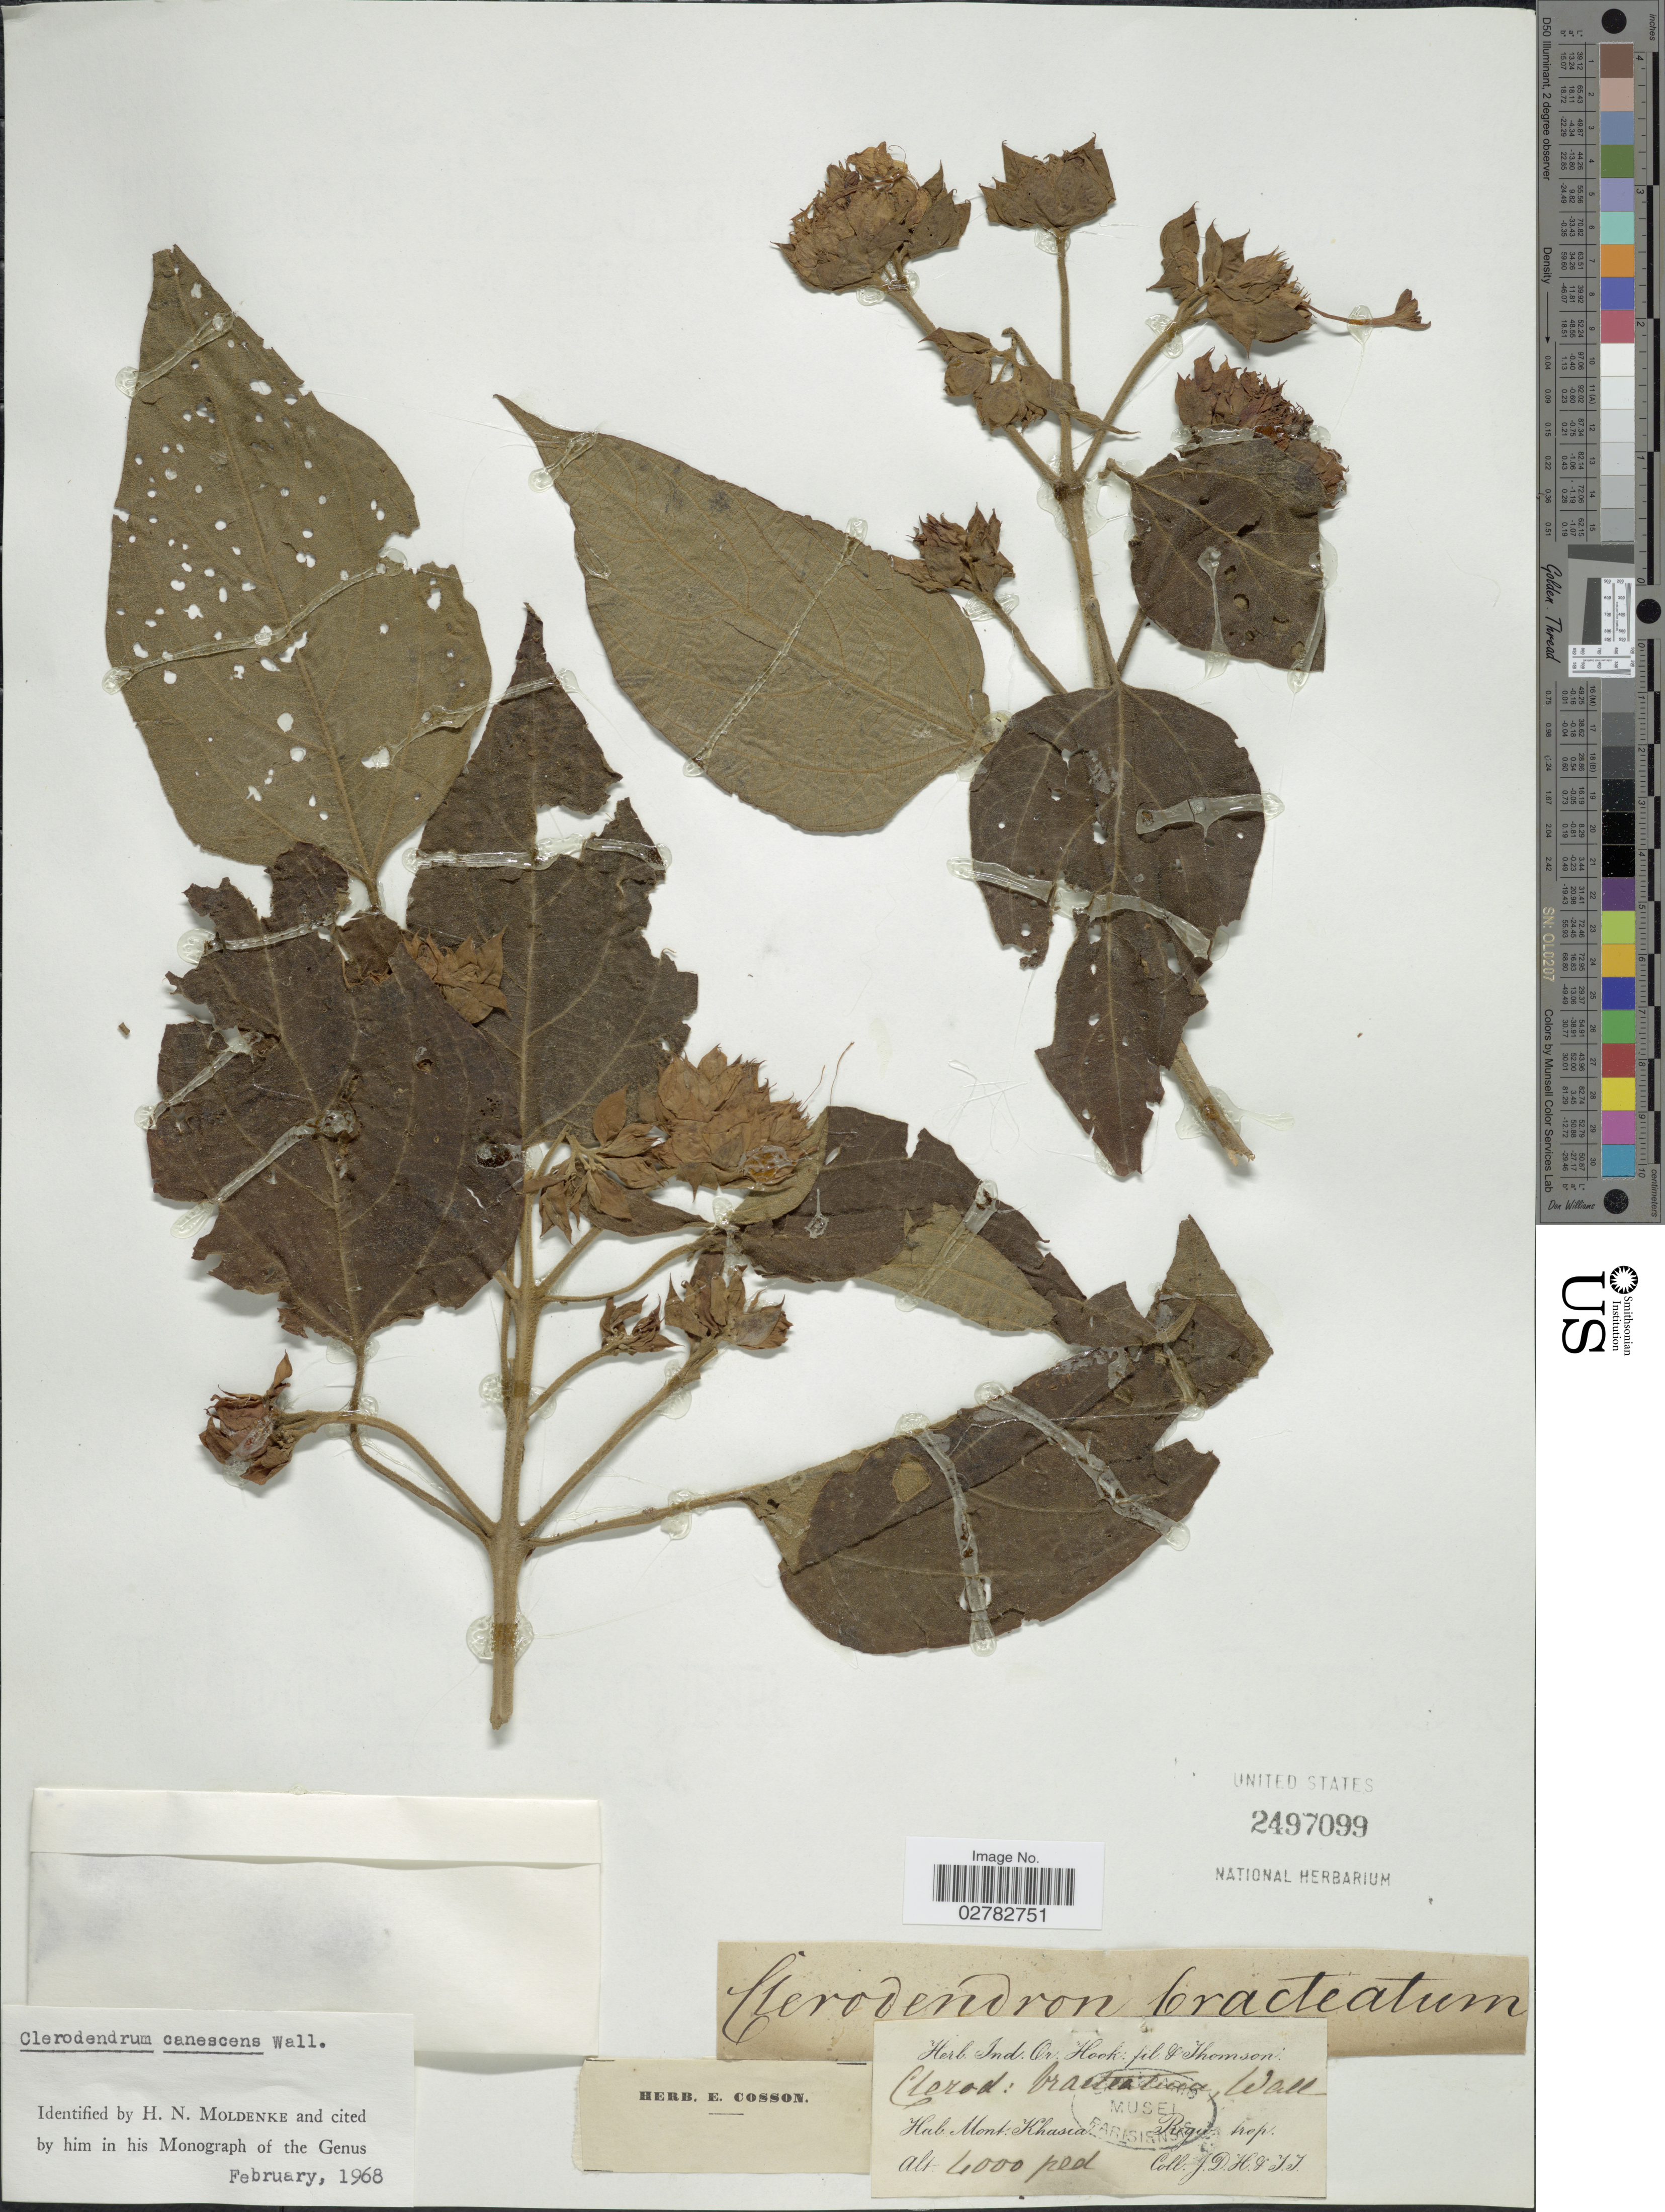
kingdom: Plantae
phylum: Tracheophyta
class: Magnoliopsida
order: Lamiales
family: Lamiaceae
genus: Clerodendrum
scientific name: Clerodendrum canescens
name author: Wall. ex Walp.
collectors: J. D. Hooker & T. Thomson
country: India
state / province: Meghalaya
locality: Mont. Khasia. Regio trop.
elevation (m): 1219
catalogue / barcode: US 2497099